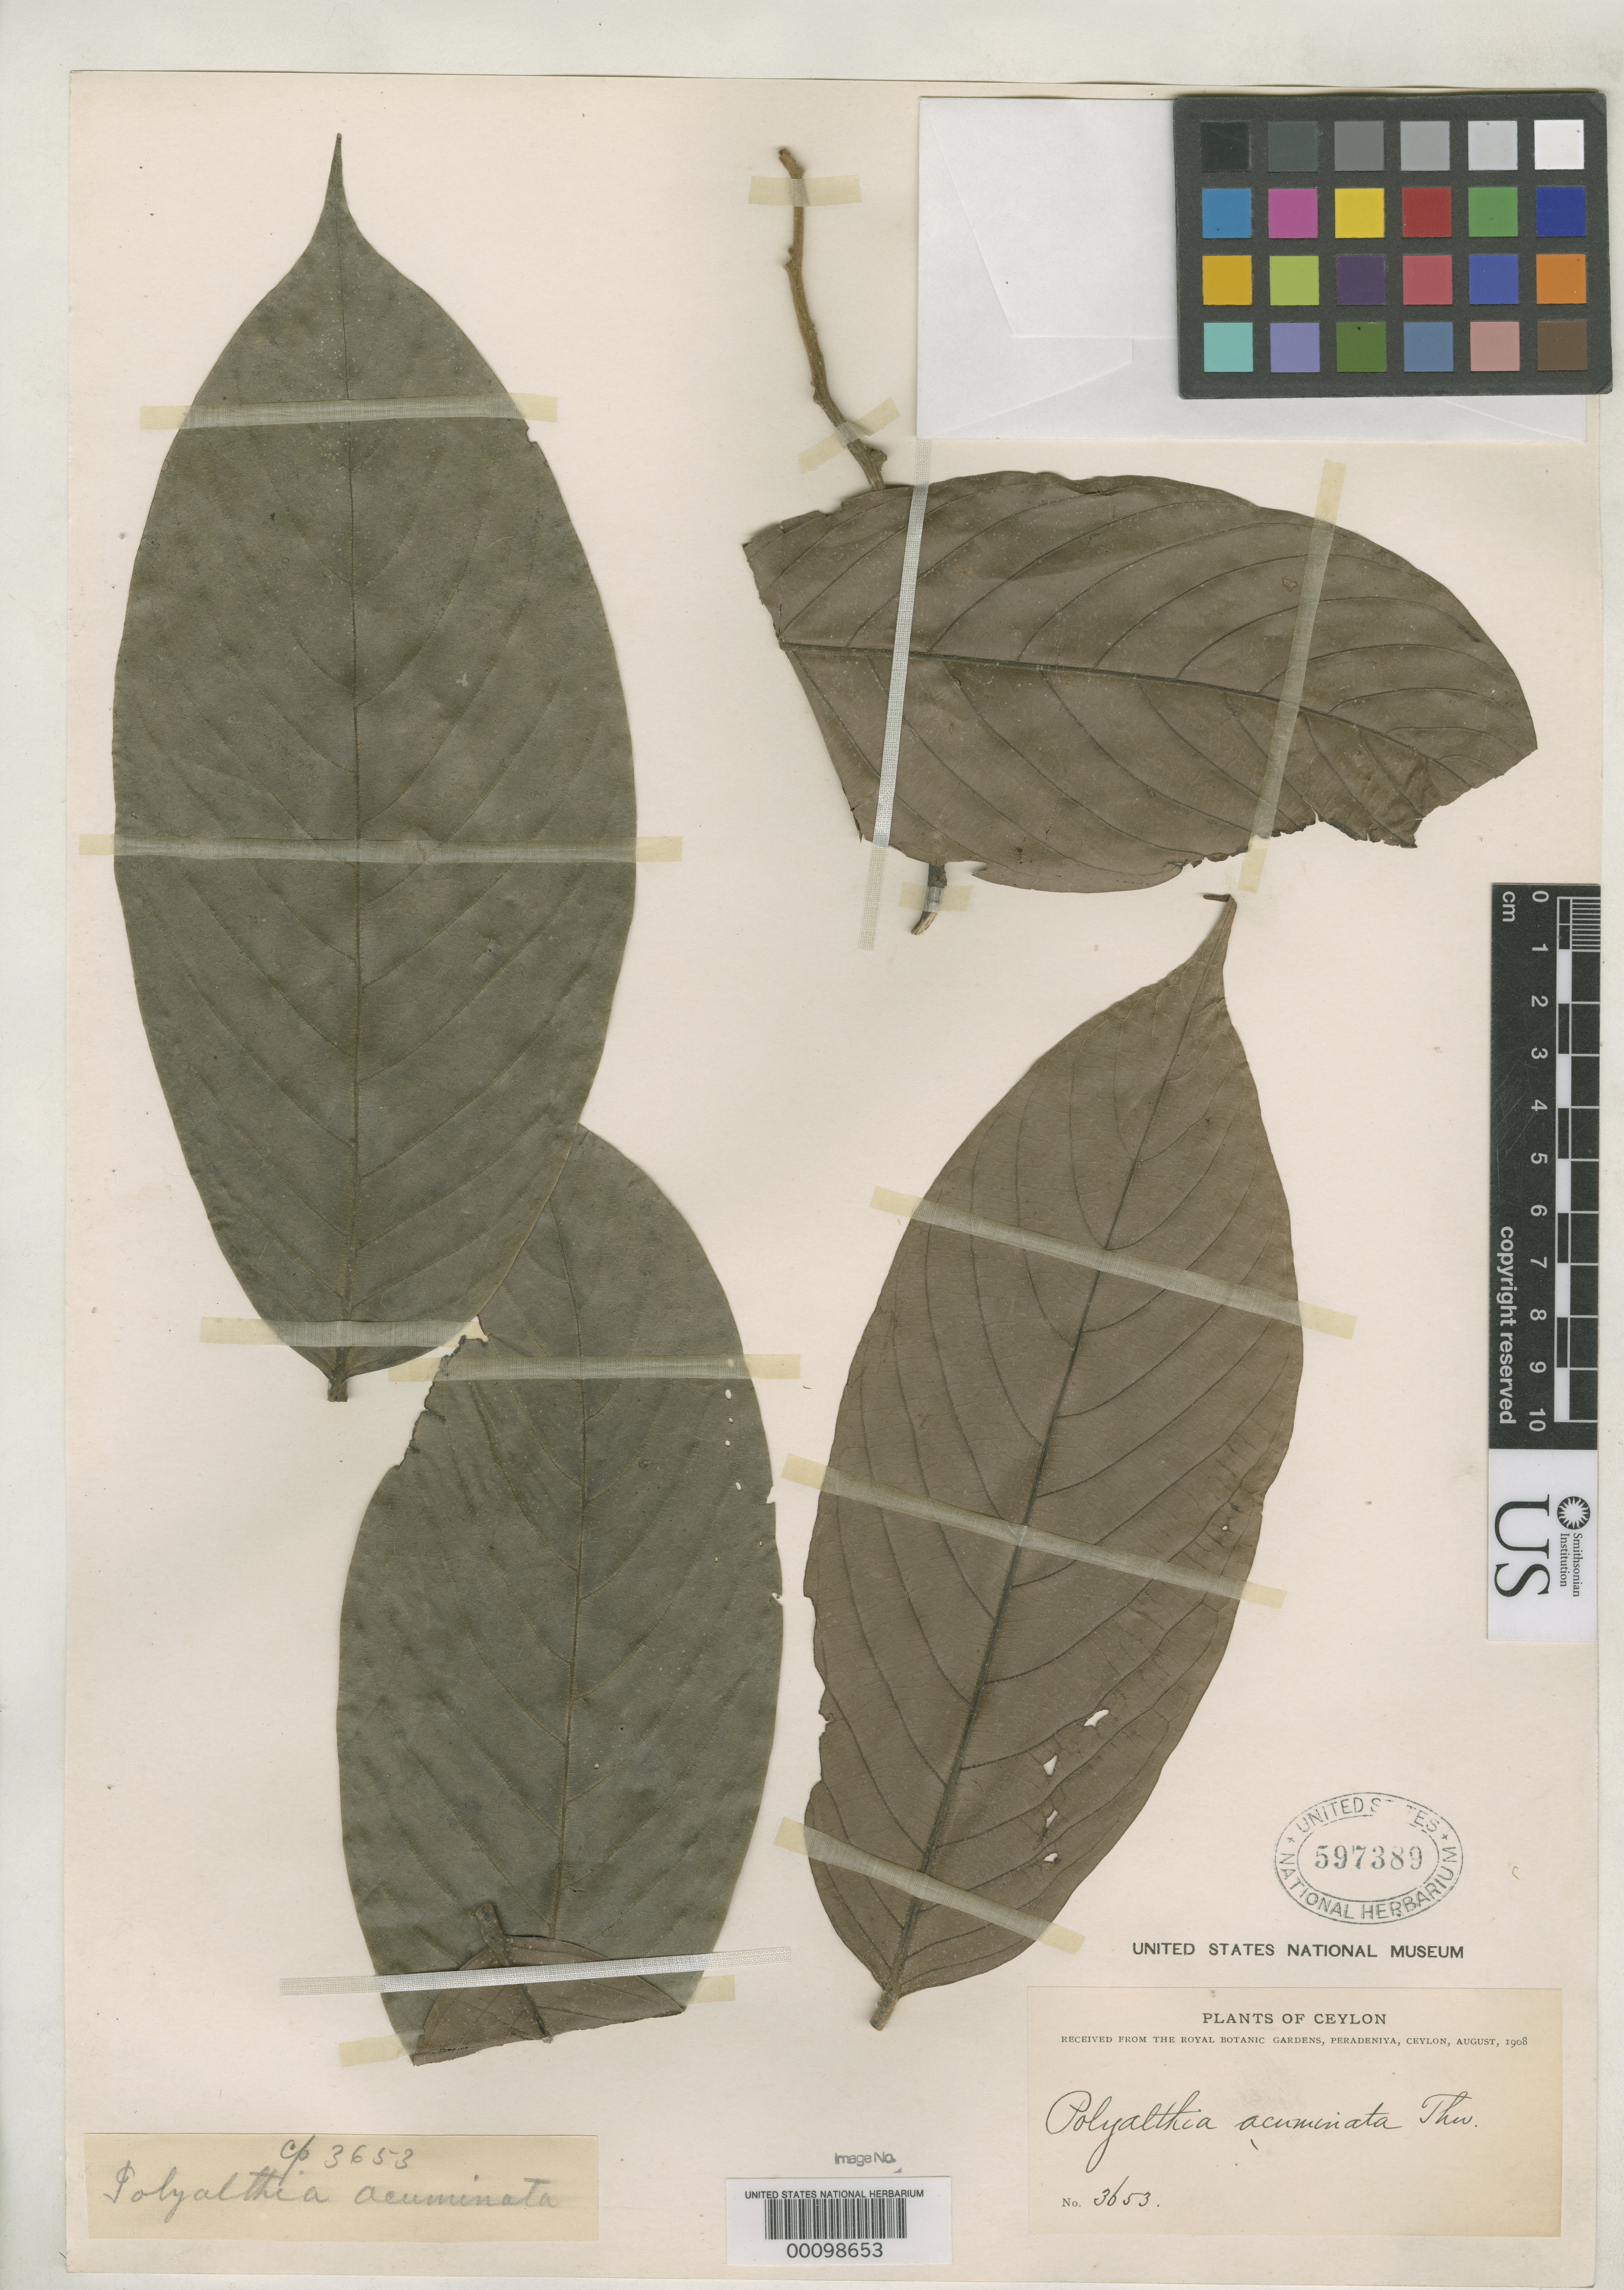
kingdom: Plantae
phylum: Tracheophyta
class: Magnoliopsida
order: Magnoliales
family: Annonaceae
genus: Polyalthia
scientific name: Polyalthia acuminata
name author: Thwaites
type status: Isotype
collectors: G. H. K. Thwaites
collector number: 3653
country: Sri Lanka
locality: "Ceylon"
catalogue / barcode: US 597389